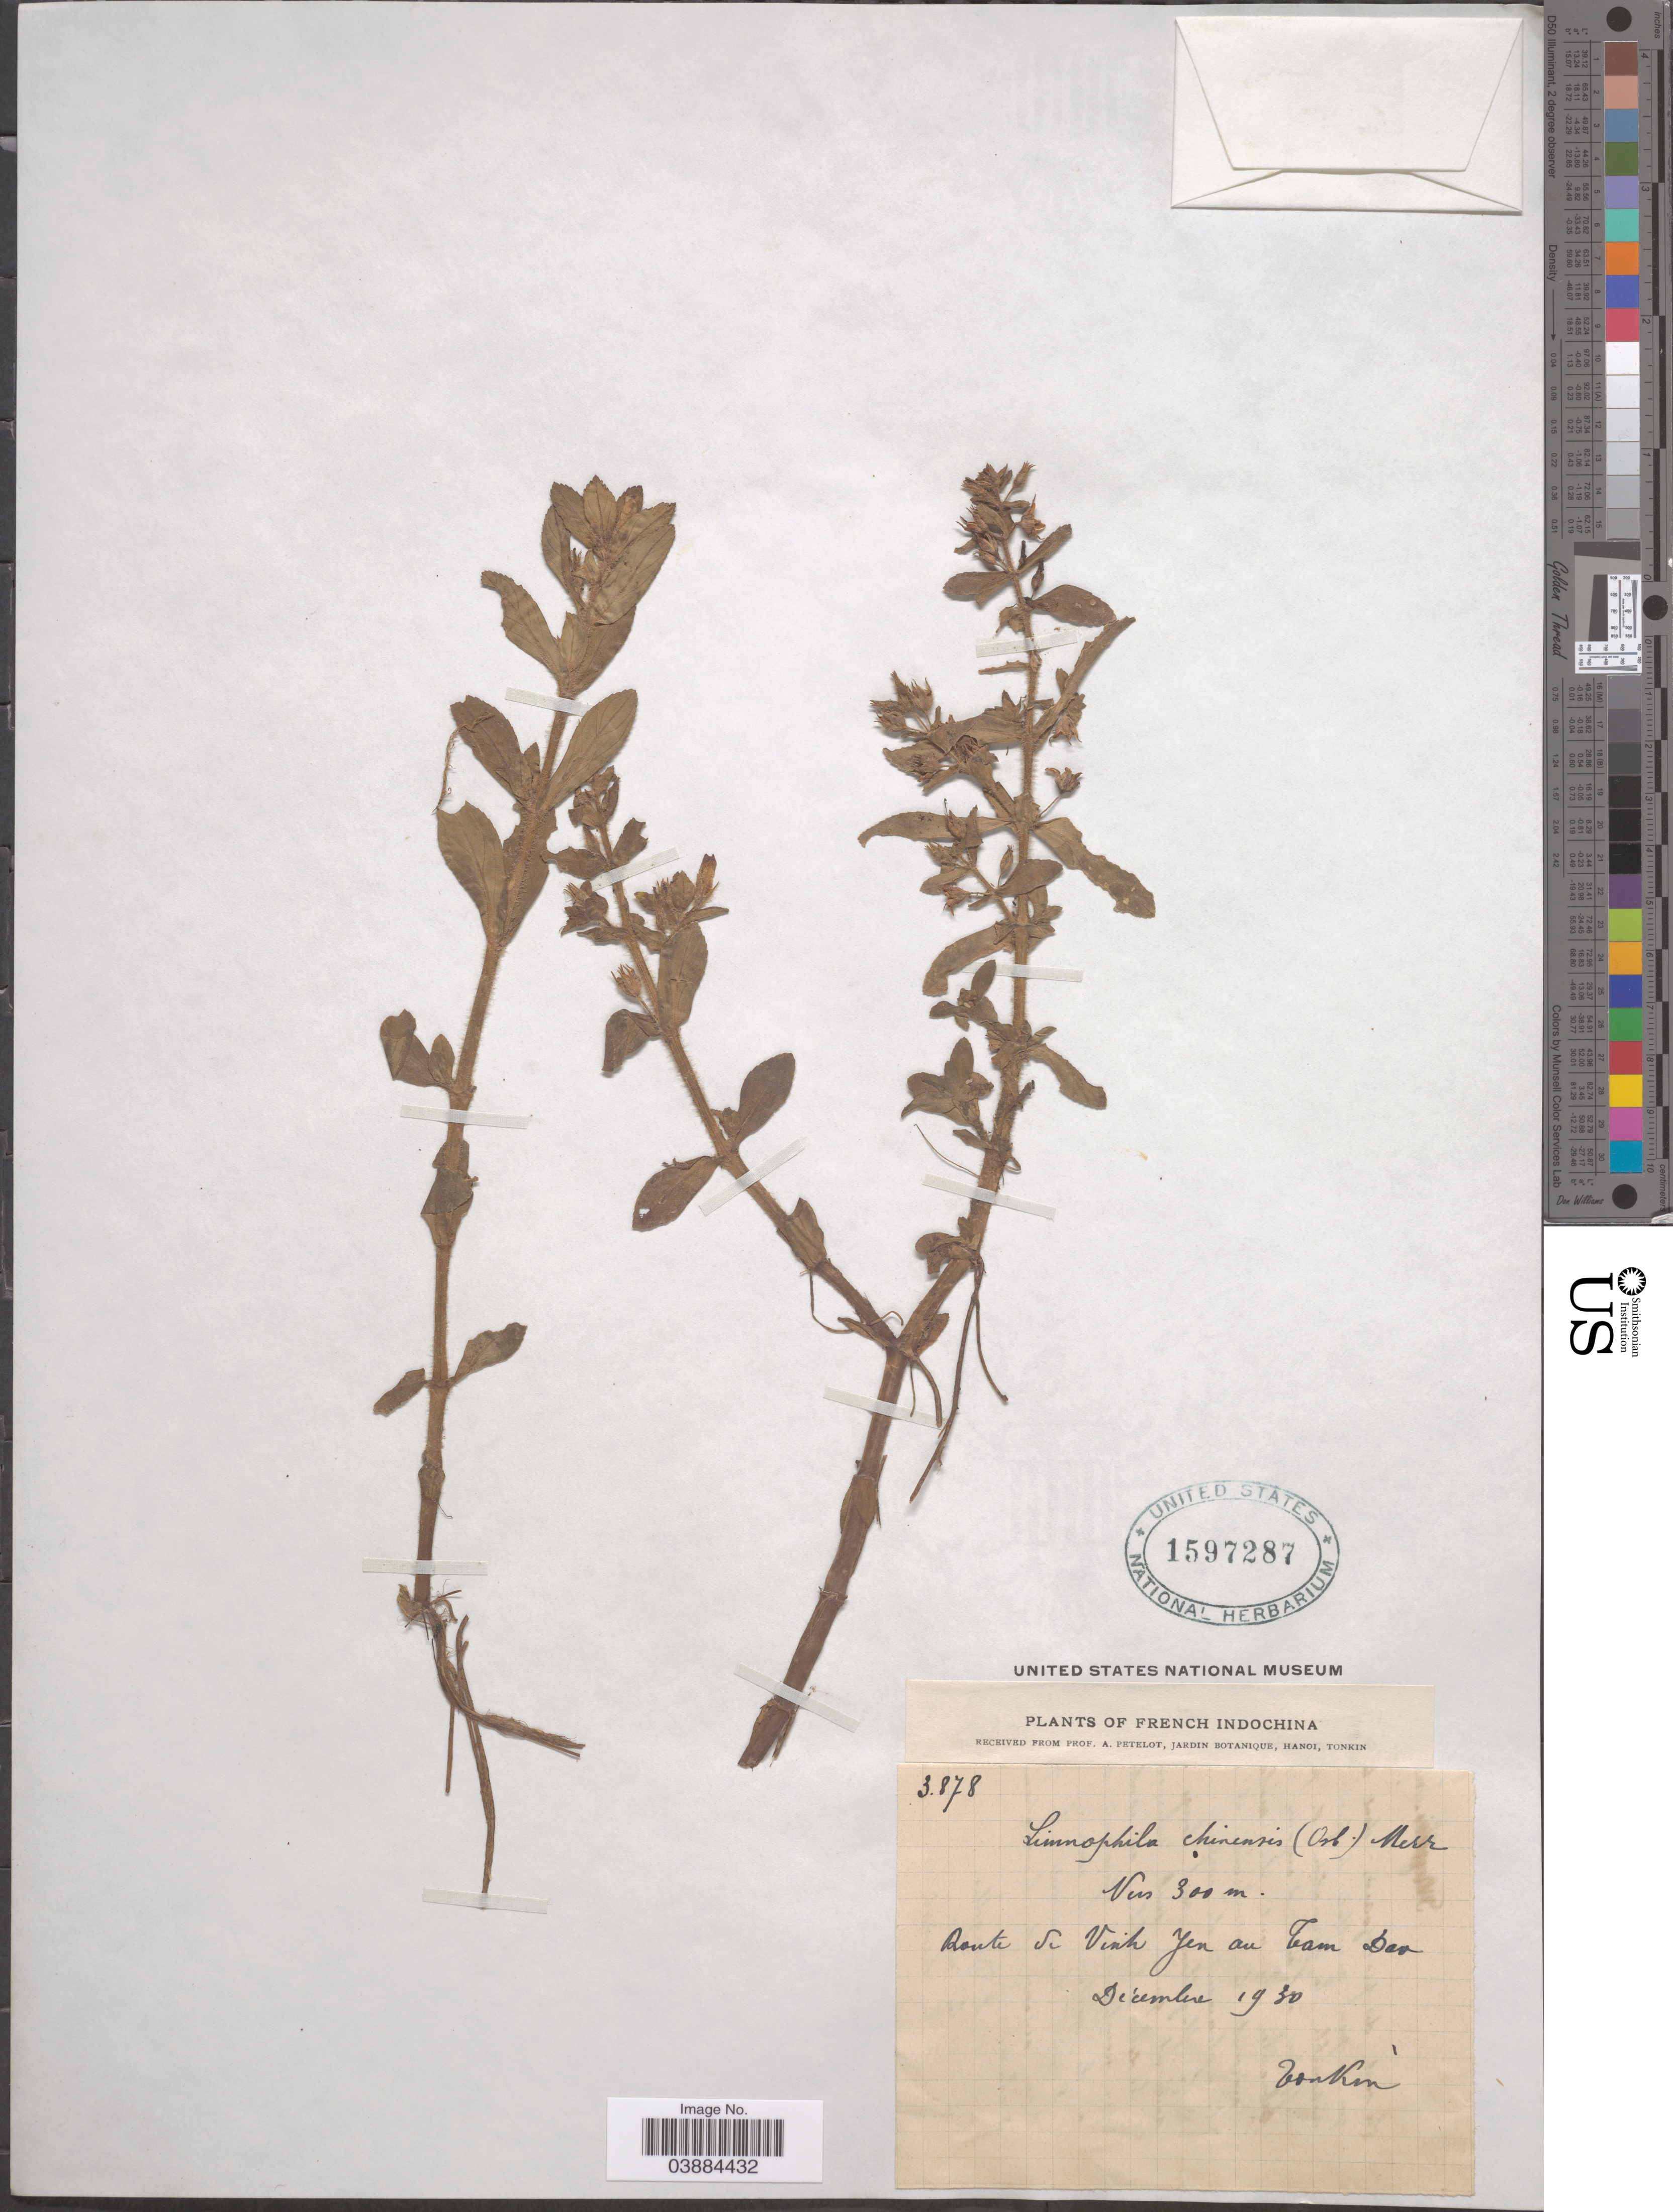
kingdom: Plantae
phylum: Tracheophyta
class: Magnoliopsida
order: Lamiales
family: Plantaginaceae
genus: Limnophila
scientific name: Limnophila chinensis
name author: (Osbeck) Merr.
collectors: P. A. Pételot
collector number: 3878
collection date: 1930-12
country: Vietnam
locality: French Indochina. Route de Vinh Yen au Tam Dao.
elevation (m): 300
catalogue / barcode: US 1597287